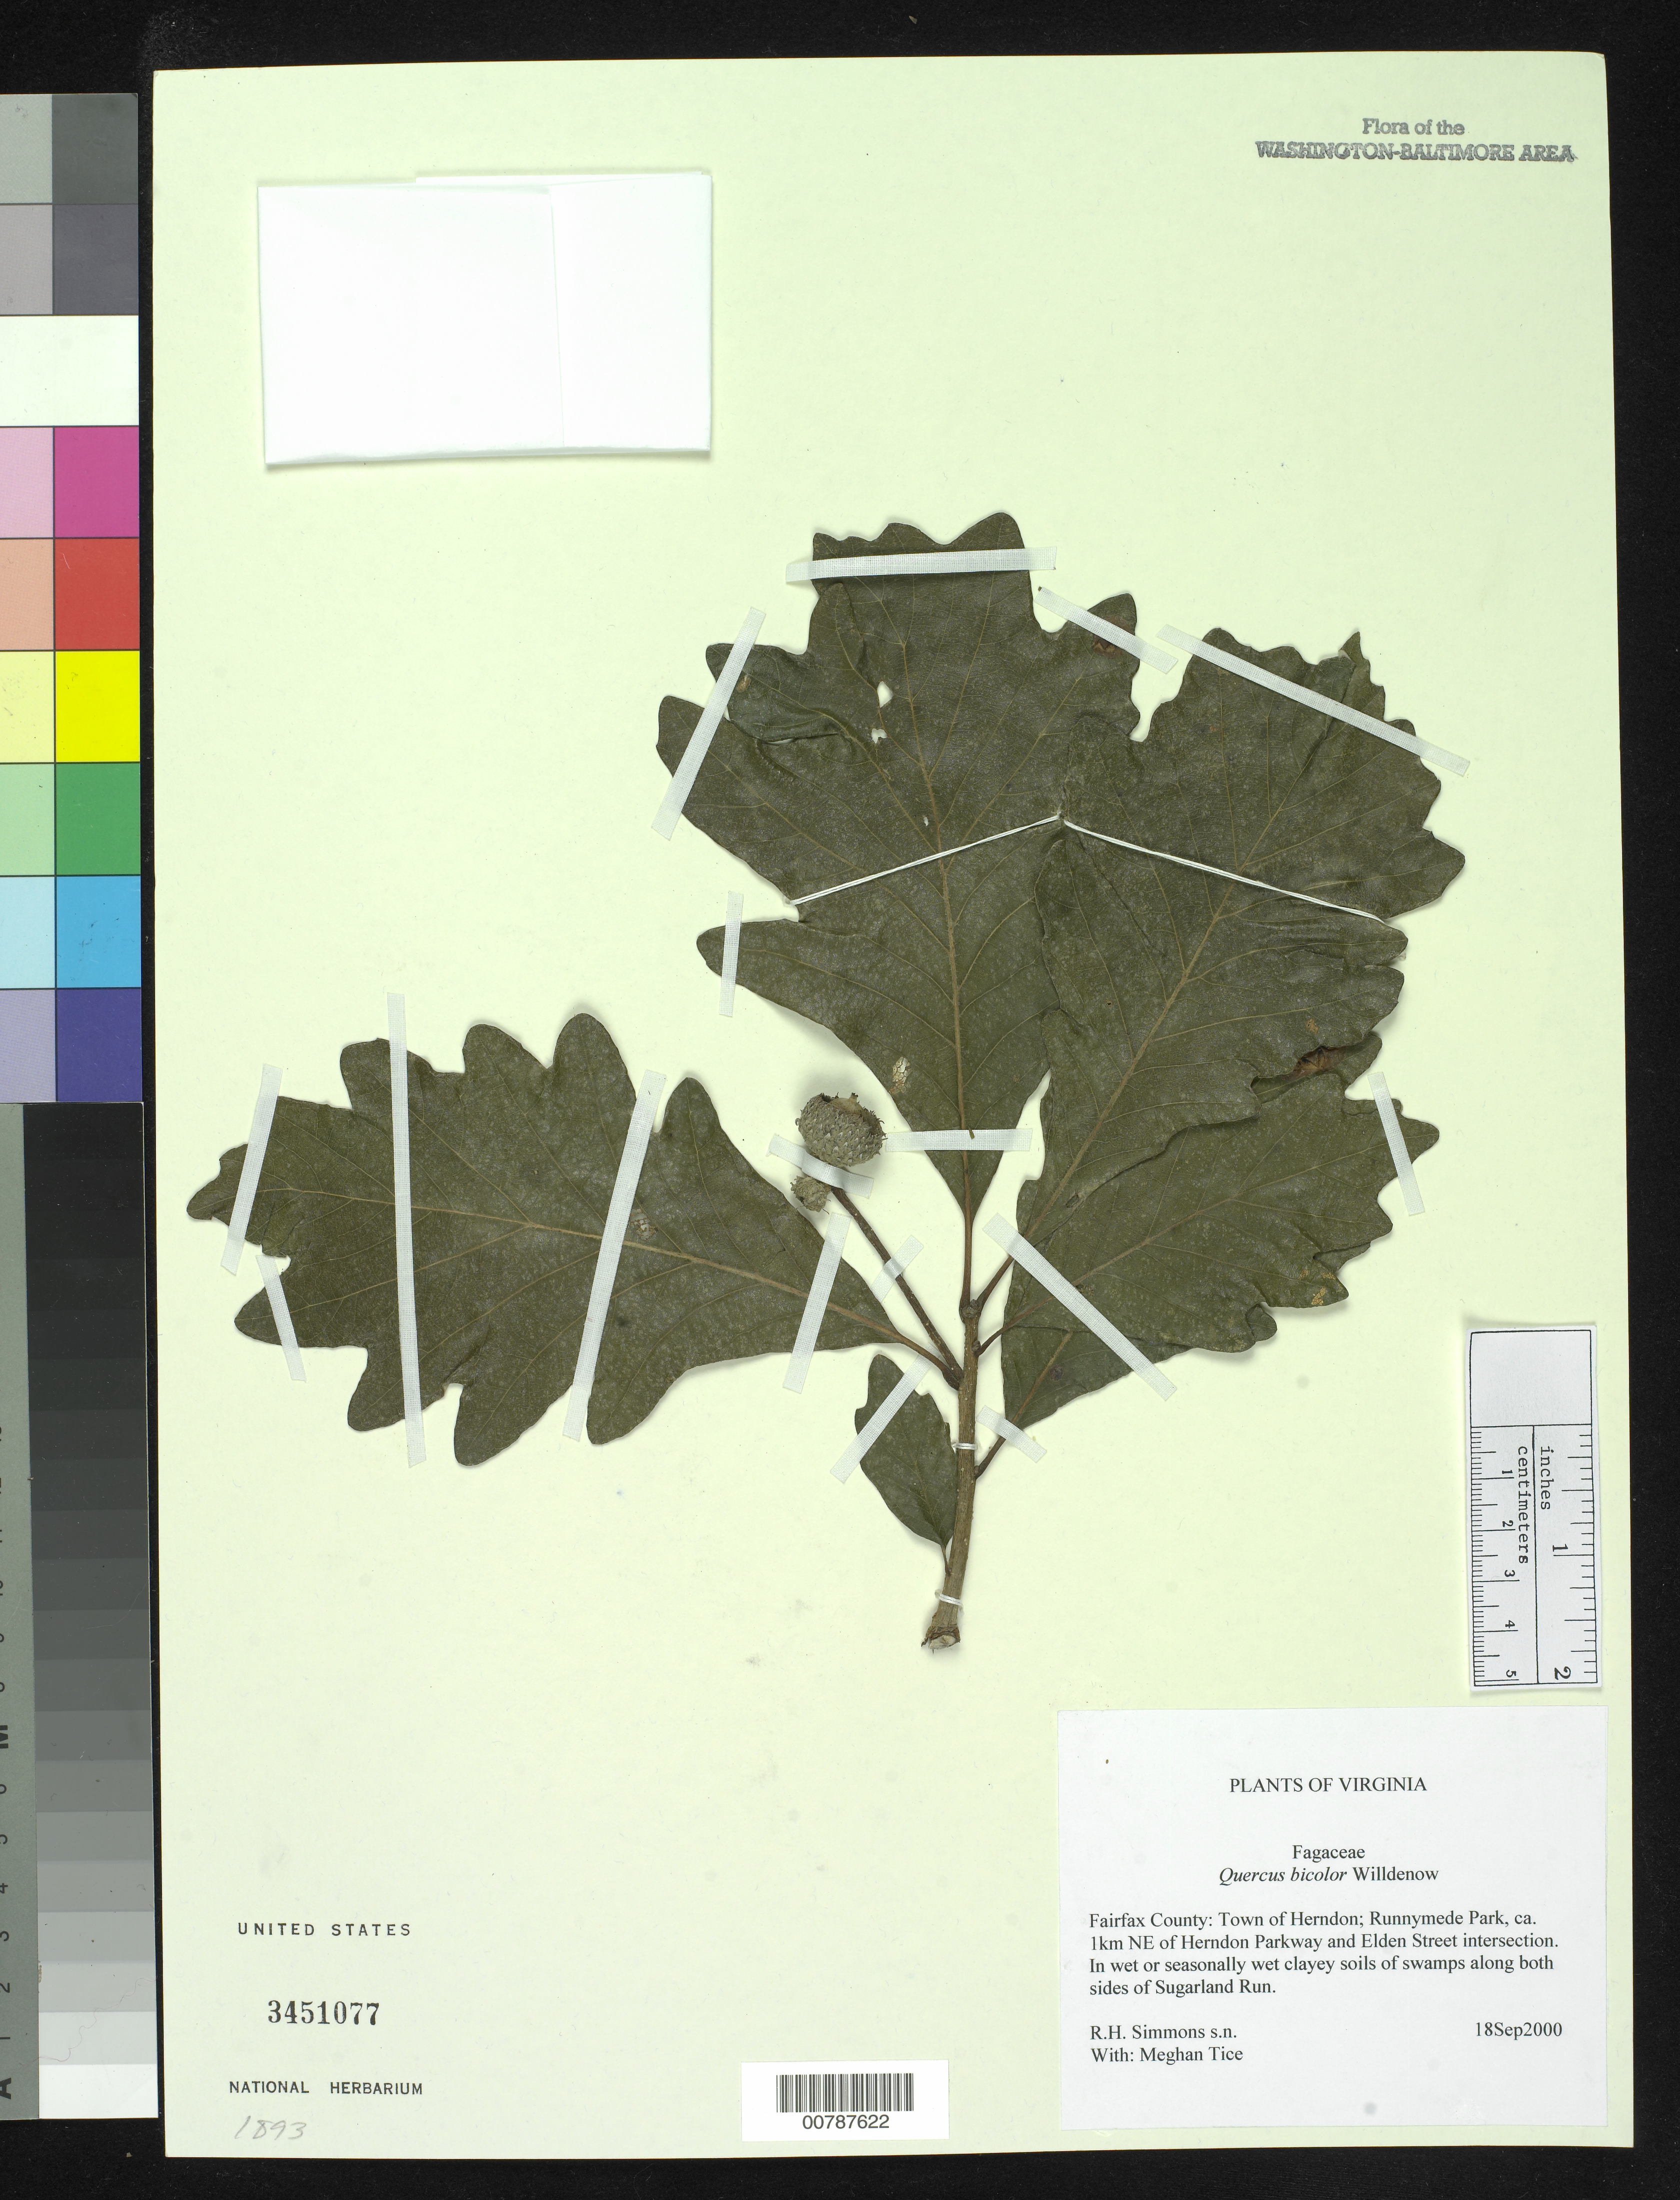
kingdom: Plantae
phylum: Tracheophyta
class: Magnoliopsida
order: Fagales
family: Fagaceae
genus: Quercus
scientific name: Quercus bicolor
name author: Willd.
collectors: R. H. Simmons & M. Tice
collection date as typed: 18 Sep 2000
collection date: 2000-09-18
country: United States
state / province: Virginia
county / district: Fairfax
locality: Town of Herndon, Runnymede Park, ca. 1 km NE of Herndon Parkway and Elden Street intersection.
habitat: In wet or seasonally wet clayey soils of swamps along both sides of Sugarland Run.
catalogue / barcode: US 3451077